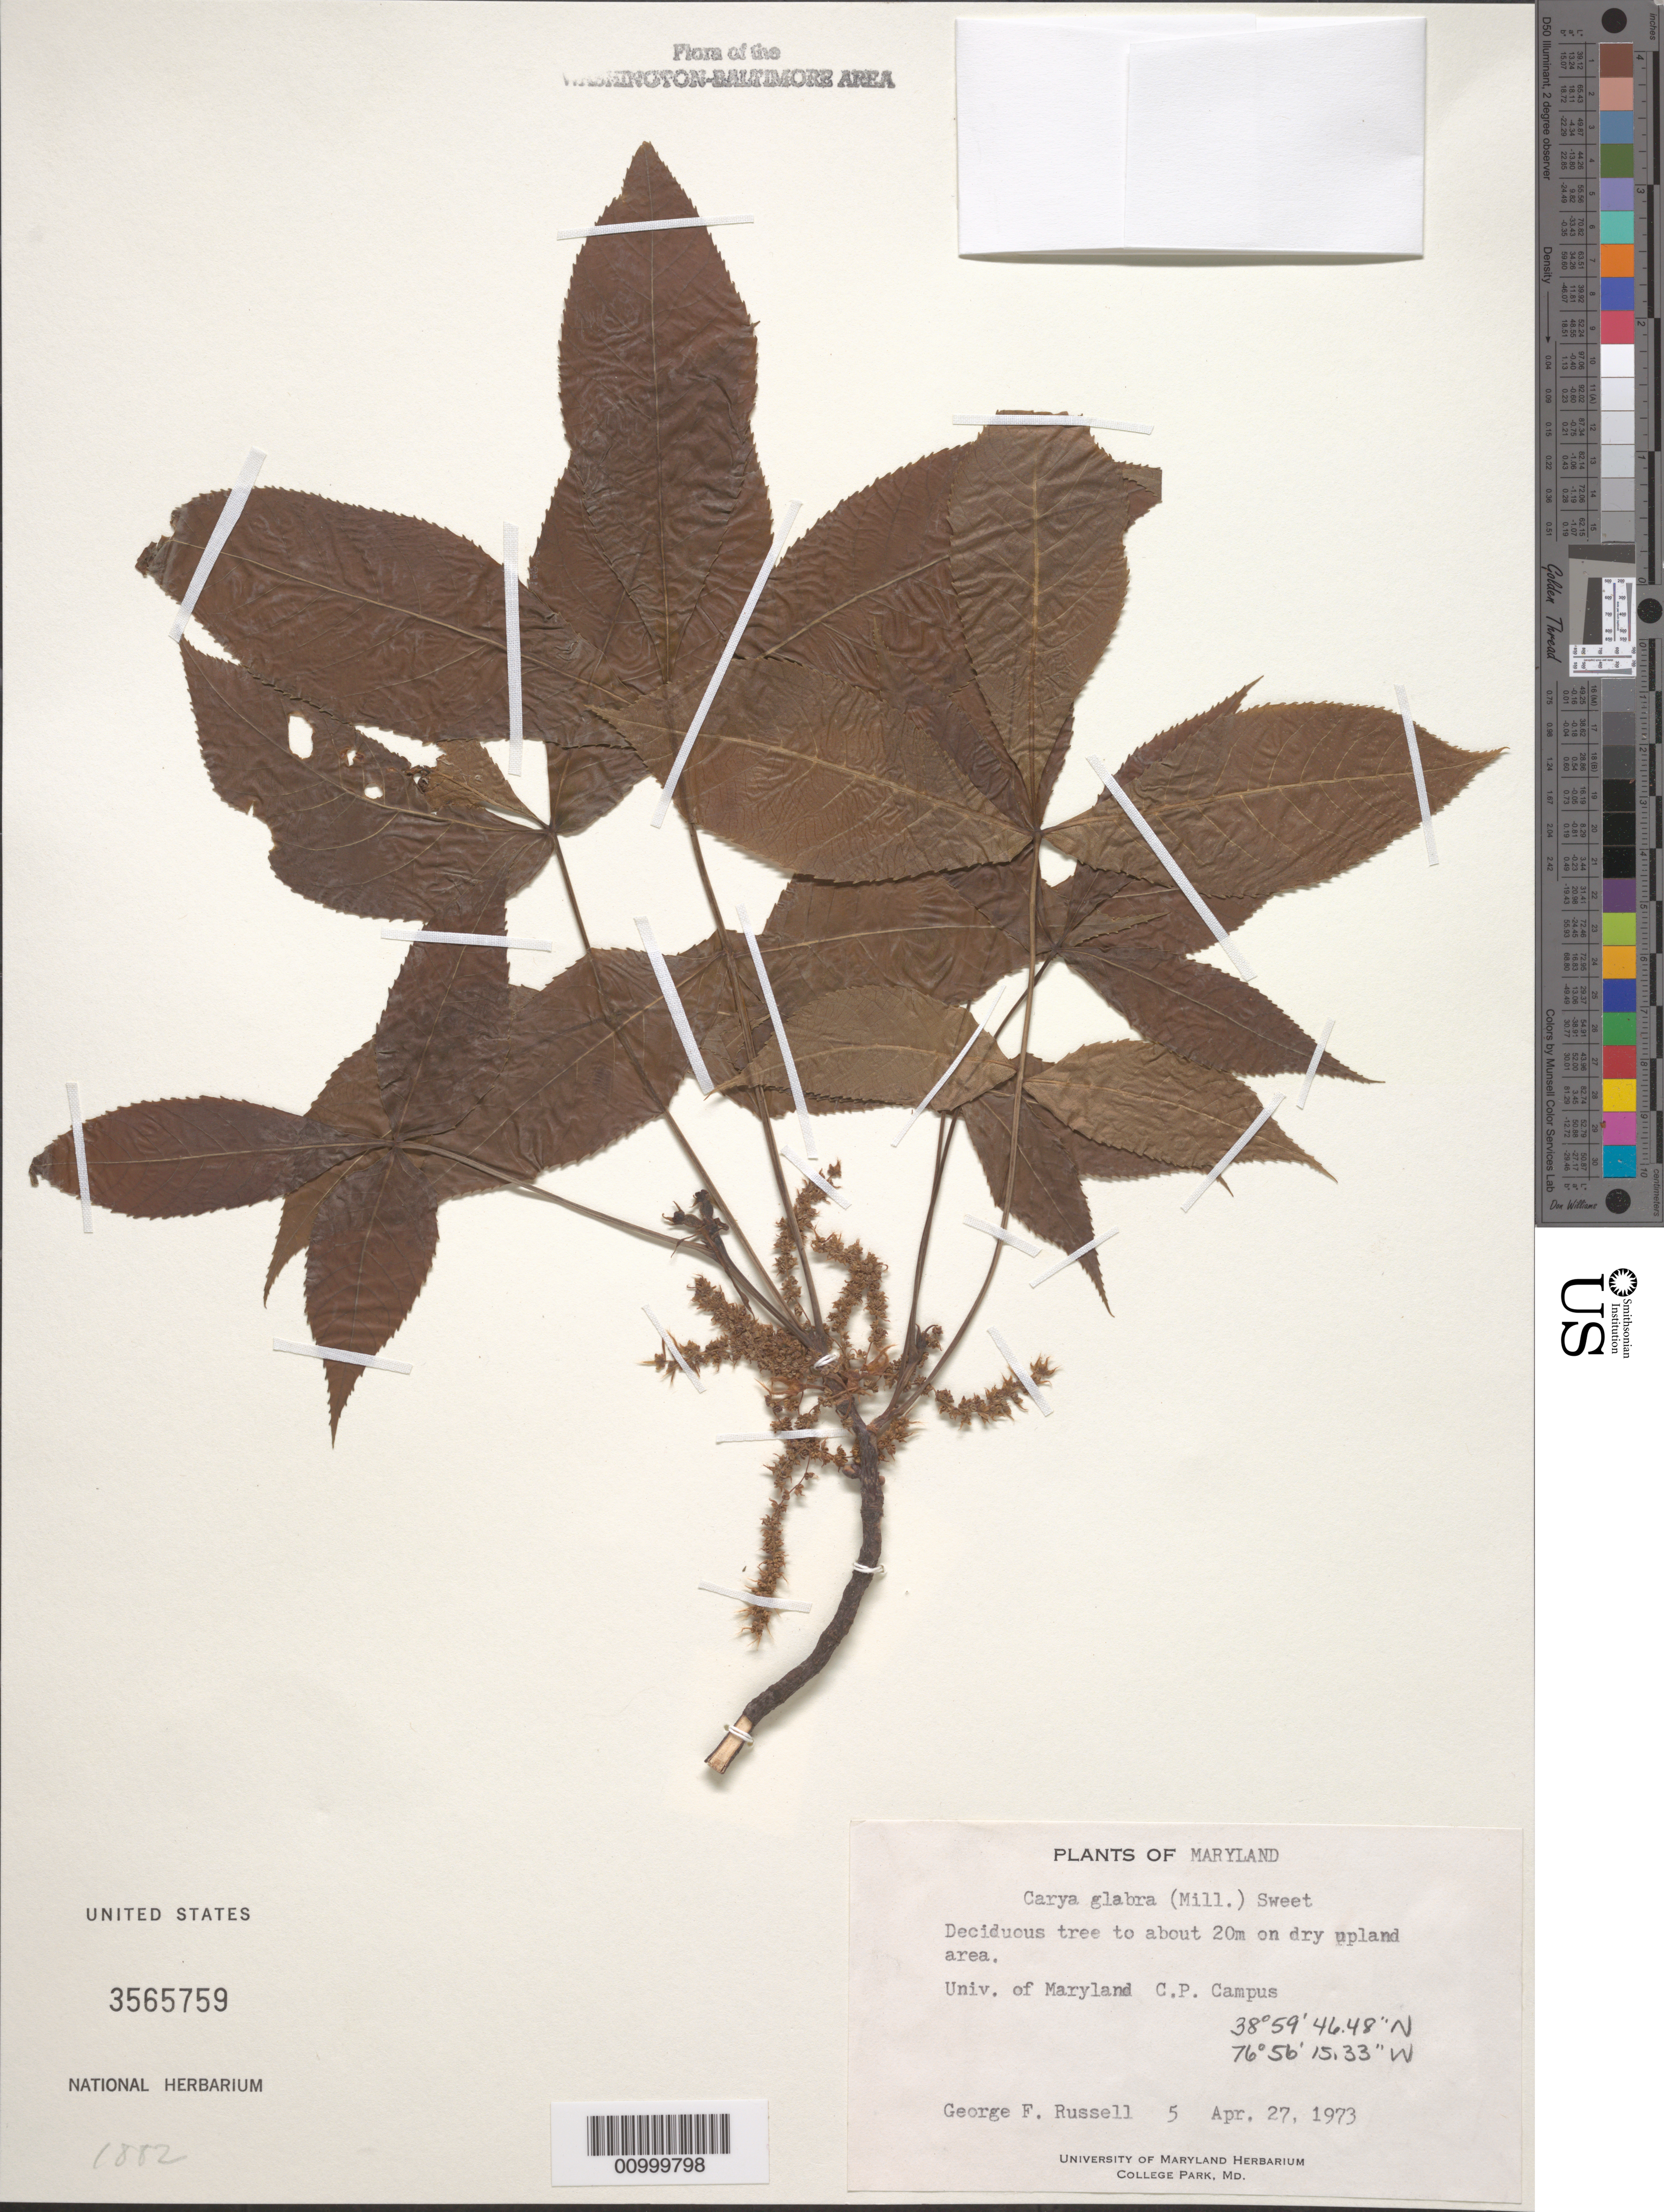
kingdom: Plantae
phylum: Tracheophyta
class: Magnoliopsida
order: Fagales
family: Juglandaceae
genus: Carya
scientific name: Carya glabra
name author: (Mill.) Sweet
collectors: G. Russell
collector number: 5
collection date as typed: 27 Apr 1973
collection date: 1973-04-27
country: United States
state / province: Maryland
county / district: Prince George's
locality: University of Maryland, C.P. Campus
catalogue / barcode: US 3565759